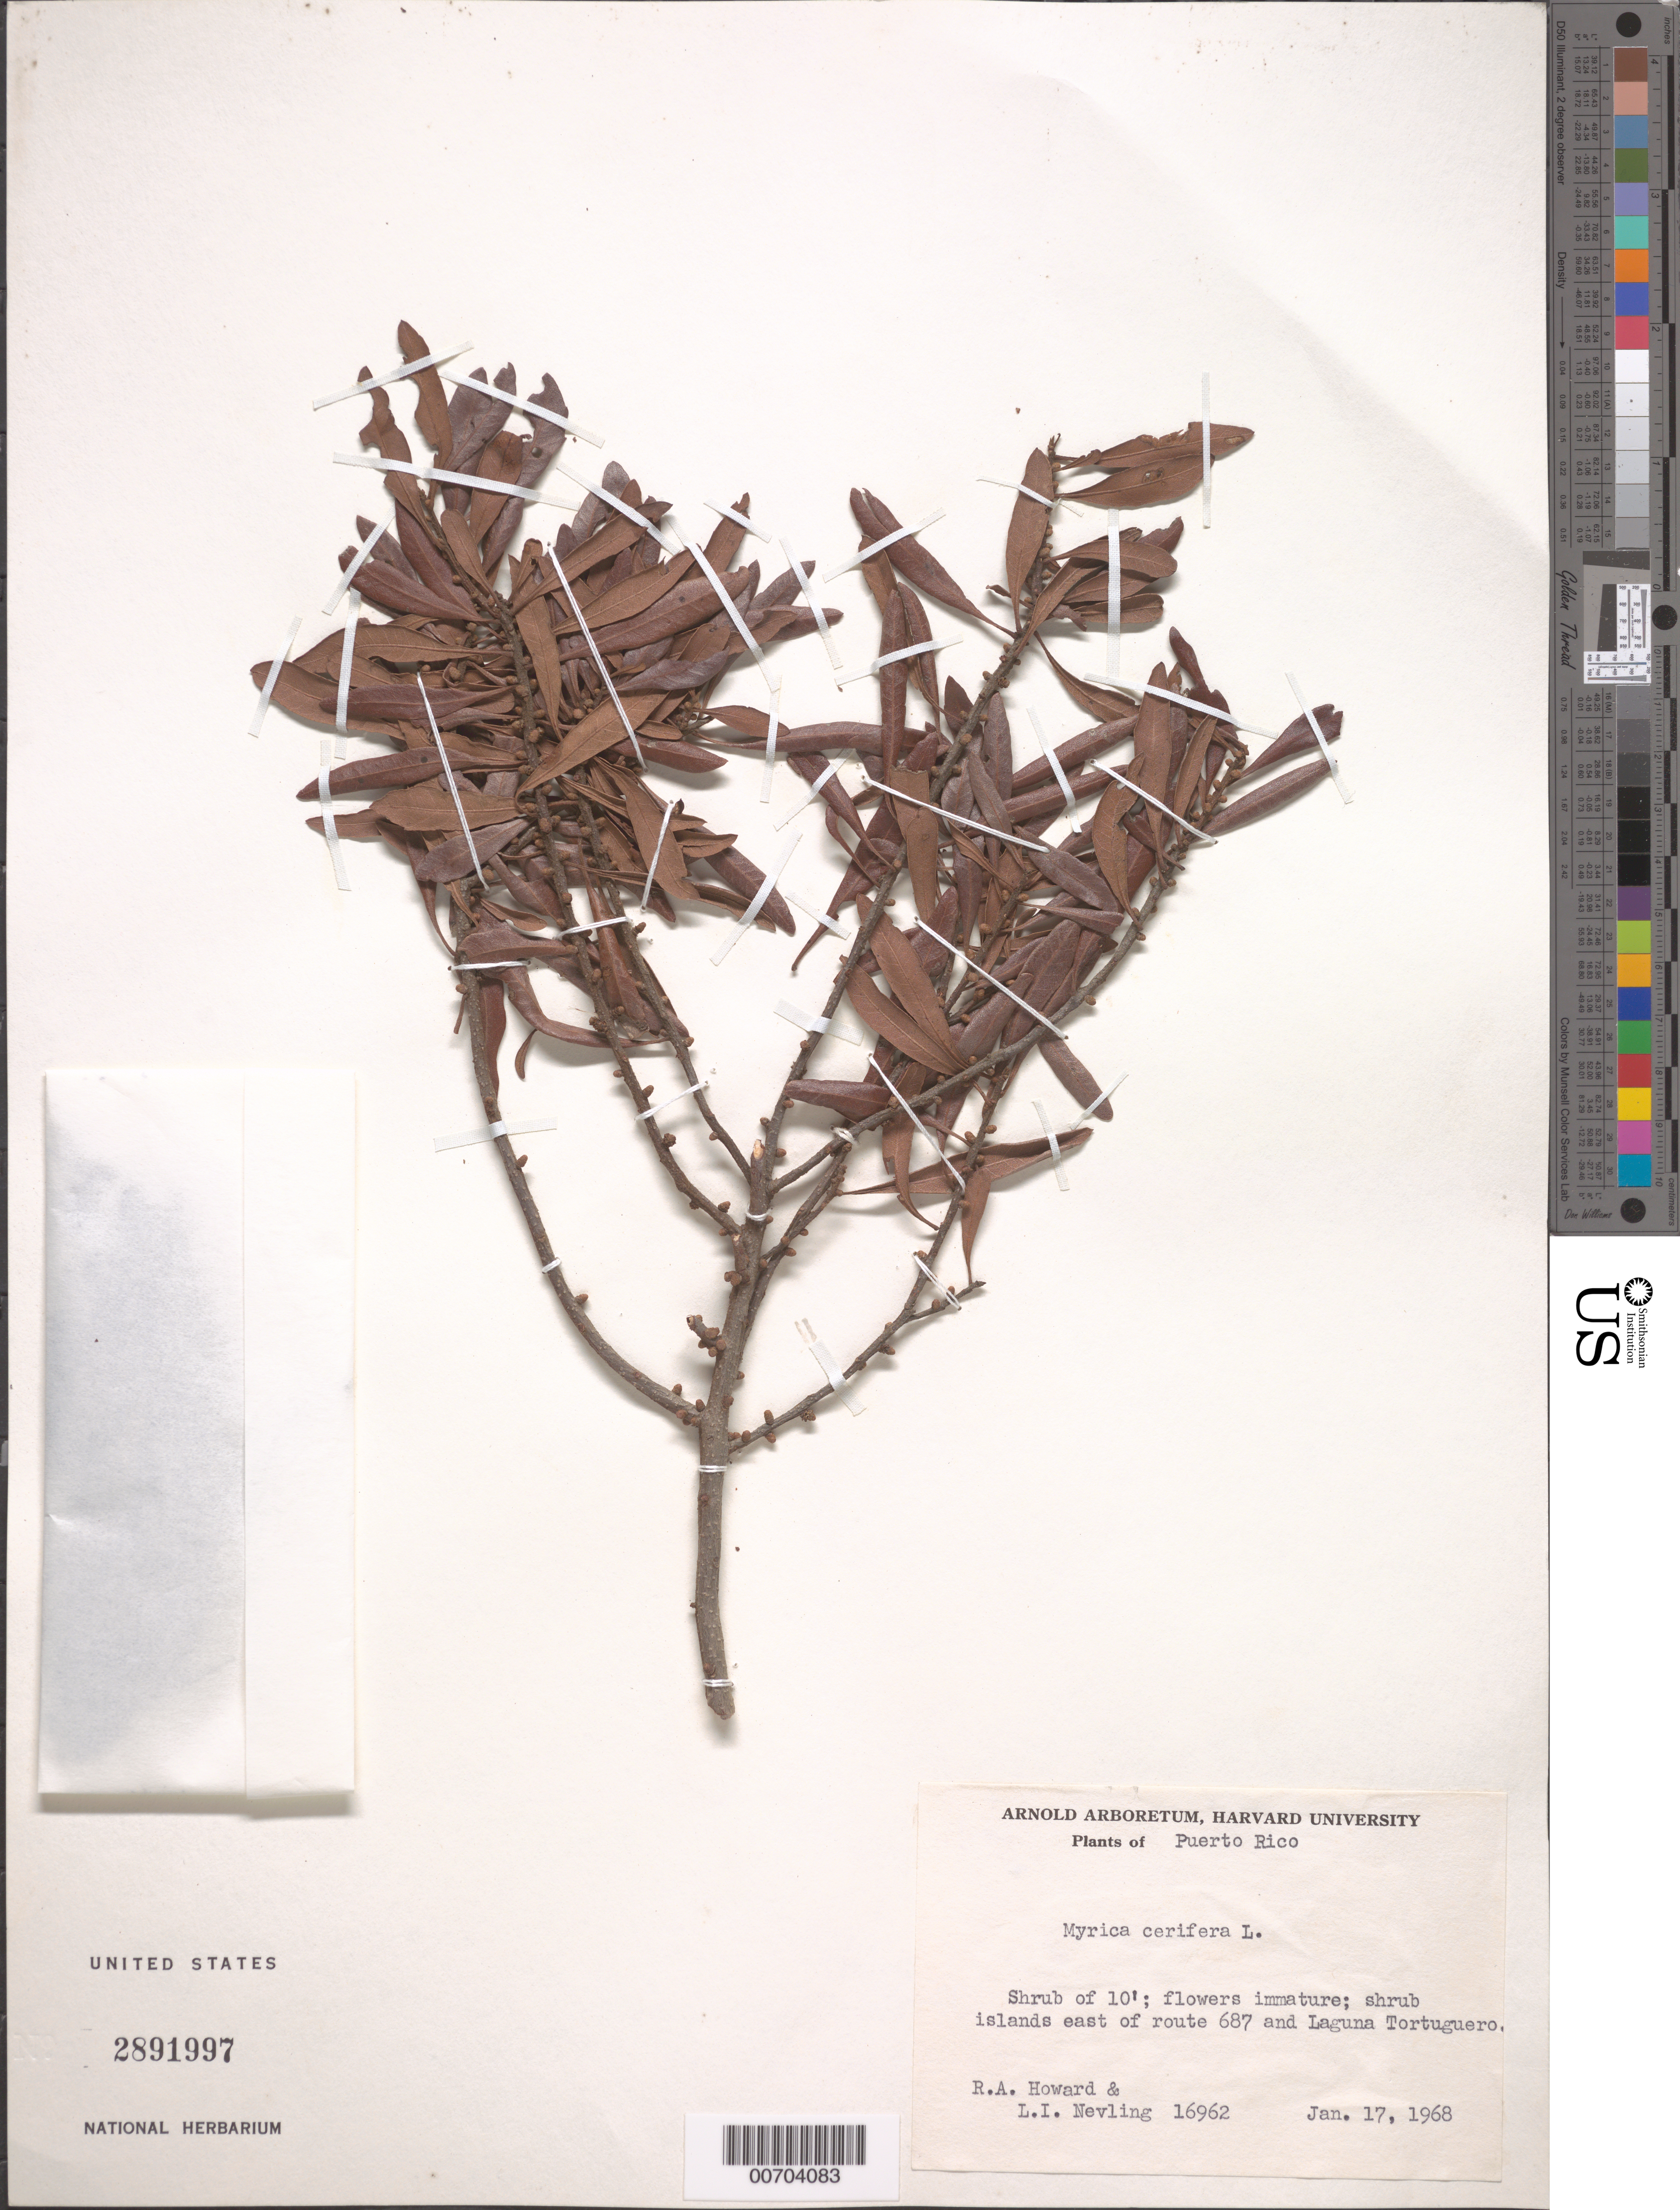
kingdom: Plantae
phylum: Tracheophyta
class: Magnoliopsida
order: Fagales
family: Myricaceae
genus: Morella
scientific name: Morella cerifera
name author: (L.) Small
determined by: Strong, M. T., (US), Smithsonian Institution - National Museum of Natural History (UNITED STATES)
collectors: R. A. Howard & L. Nevling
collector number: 16962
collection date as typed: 17 Jan 1968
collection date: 1968-01-17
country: Puerto Rico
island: Greater Antilles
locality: Shrub islands E of Rt 687 and Laguna Tortuguero.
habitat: Shrub islands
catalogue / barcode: US 2891997